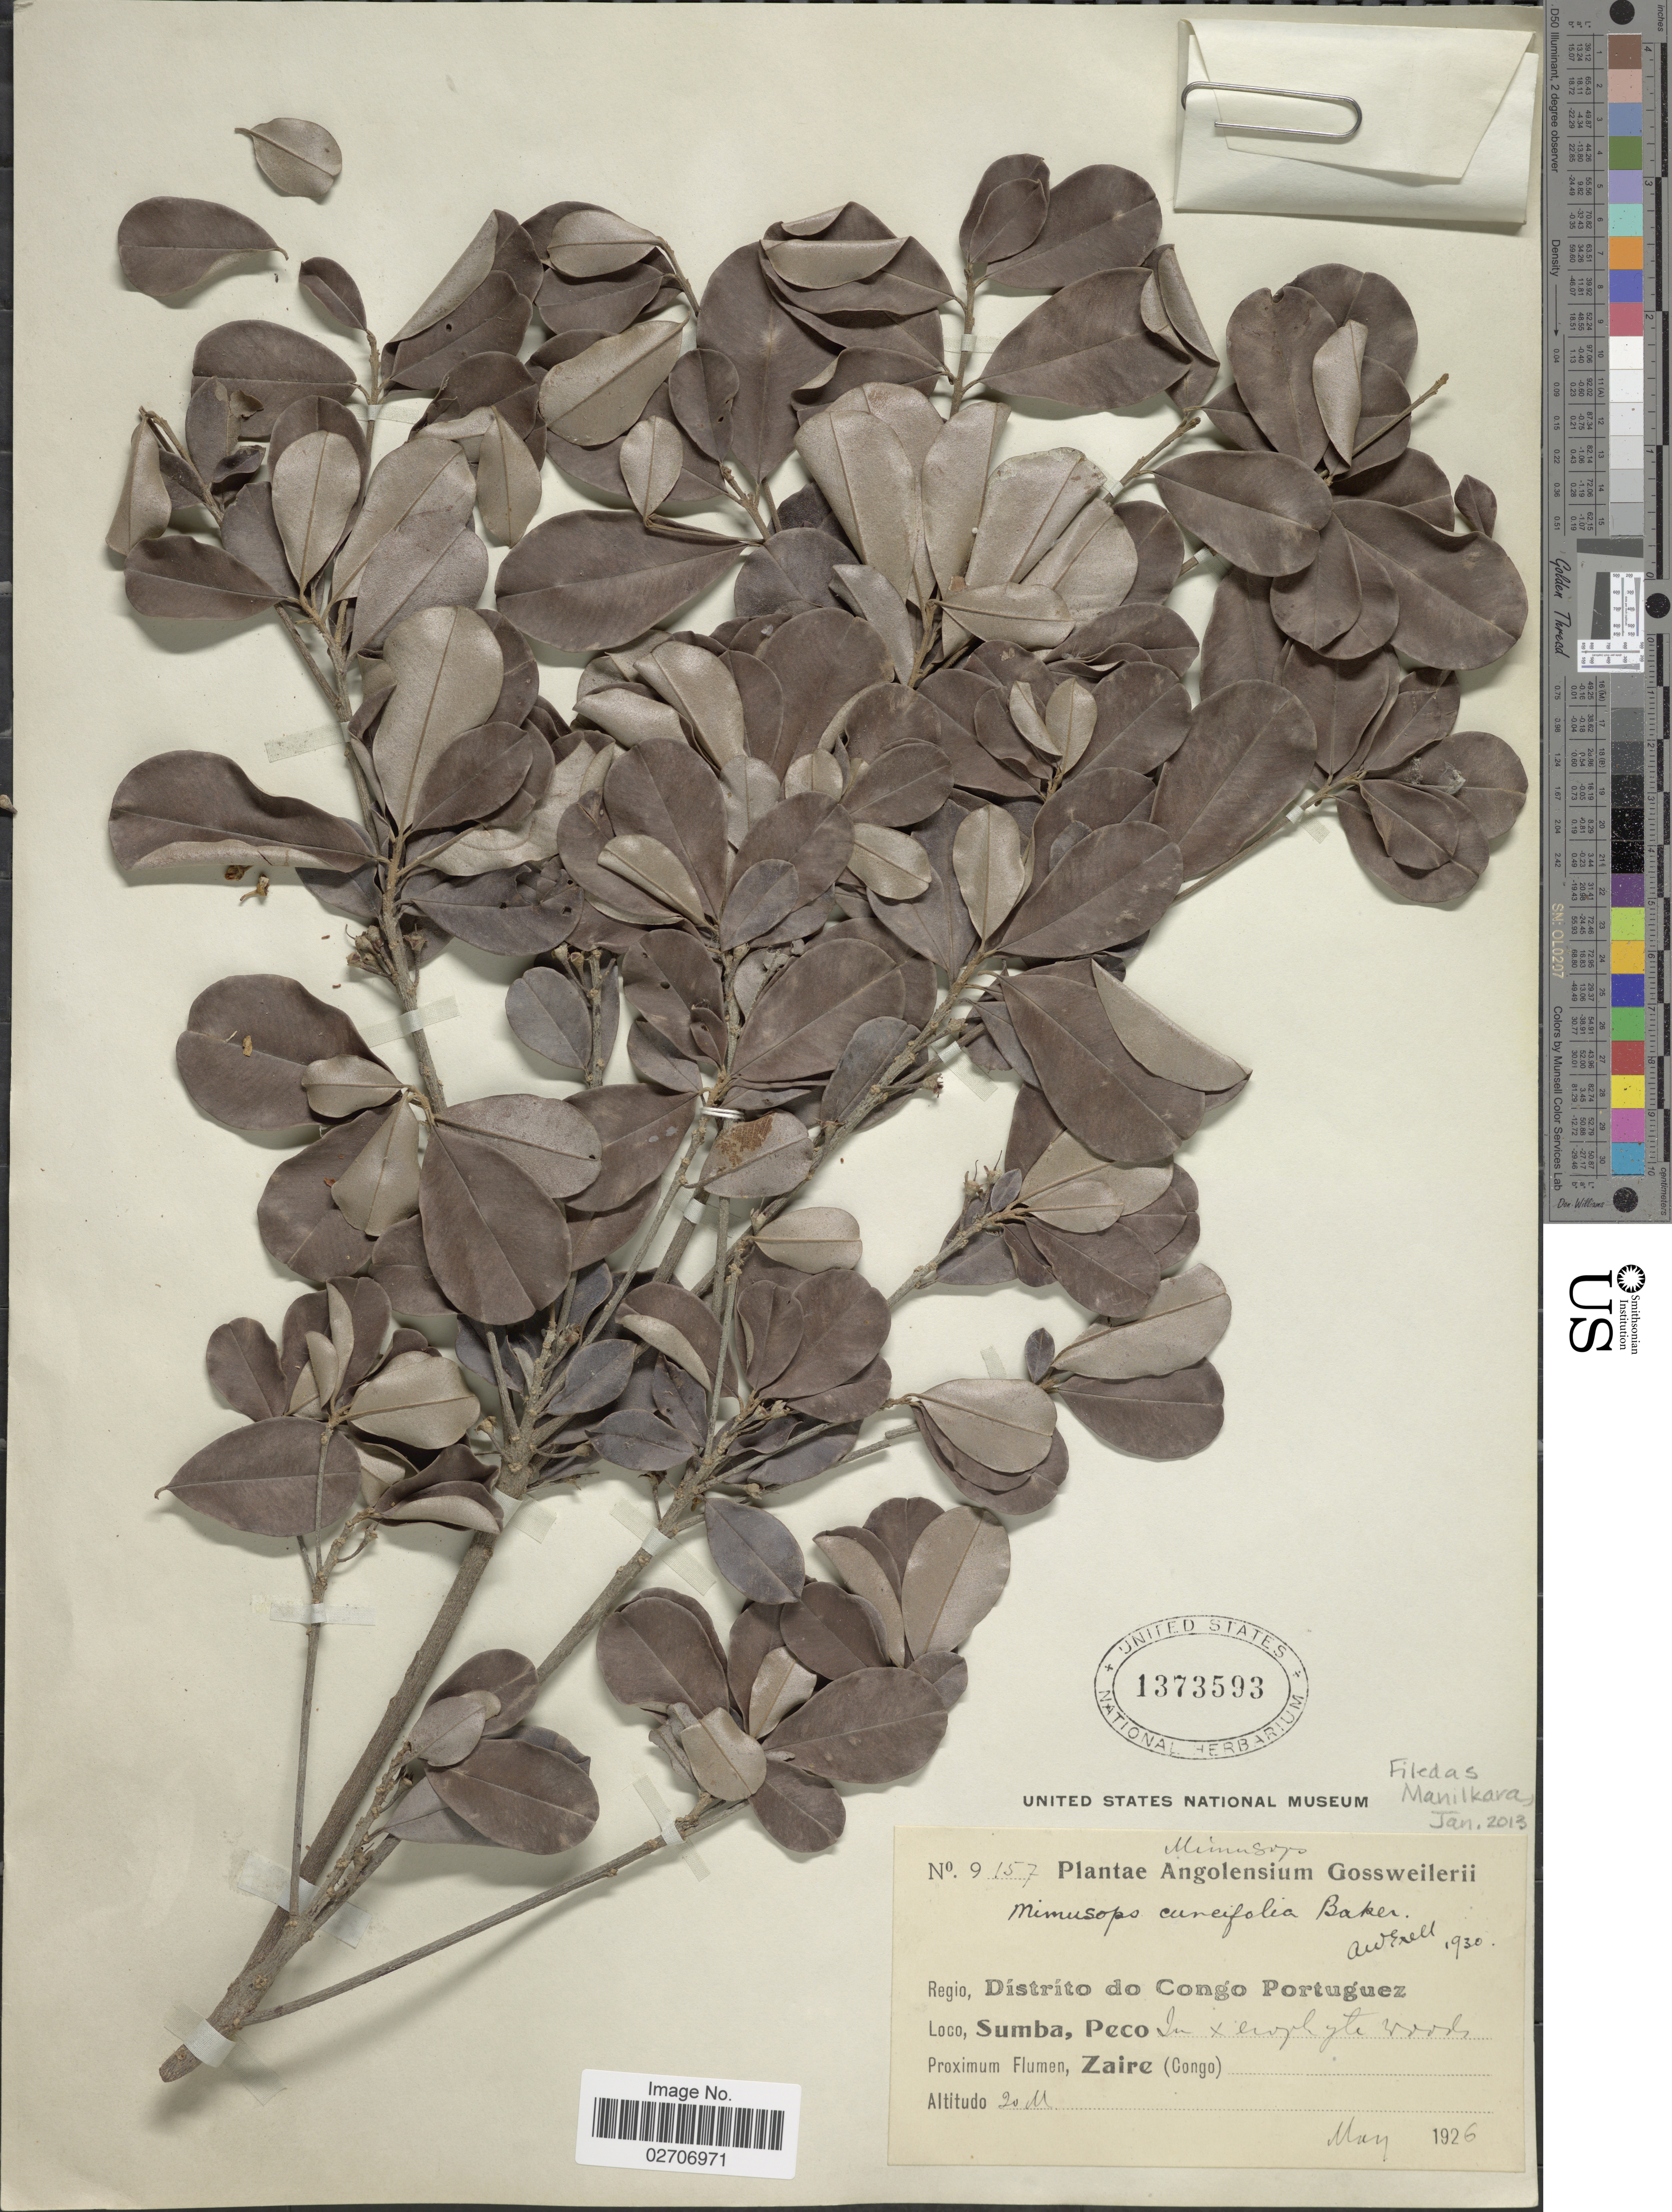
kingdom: Plantae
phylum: Tracheophyta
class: Magnoliopsida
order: Ericales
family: Sapotaceae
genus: Manilkara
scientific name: Manilkara cuneifolia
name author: (Baker) Dubard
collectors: -. Gossweiler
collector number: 9157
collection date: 1926-05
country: Angola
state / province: Zaire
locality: Regio, Dístrito do Congo Portuguez, Sumba, Peco In xerophyte woods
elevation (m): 20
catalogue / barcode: US 1373593